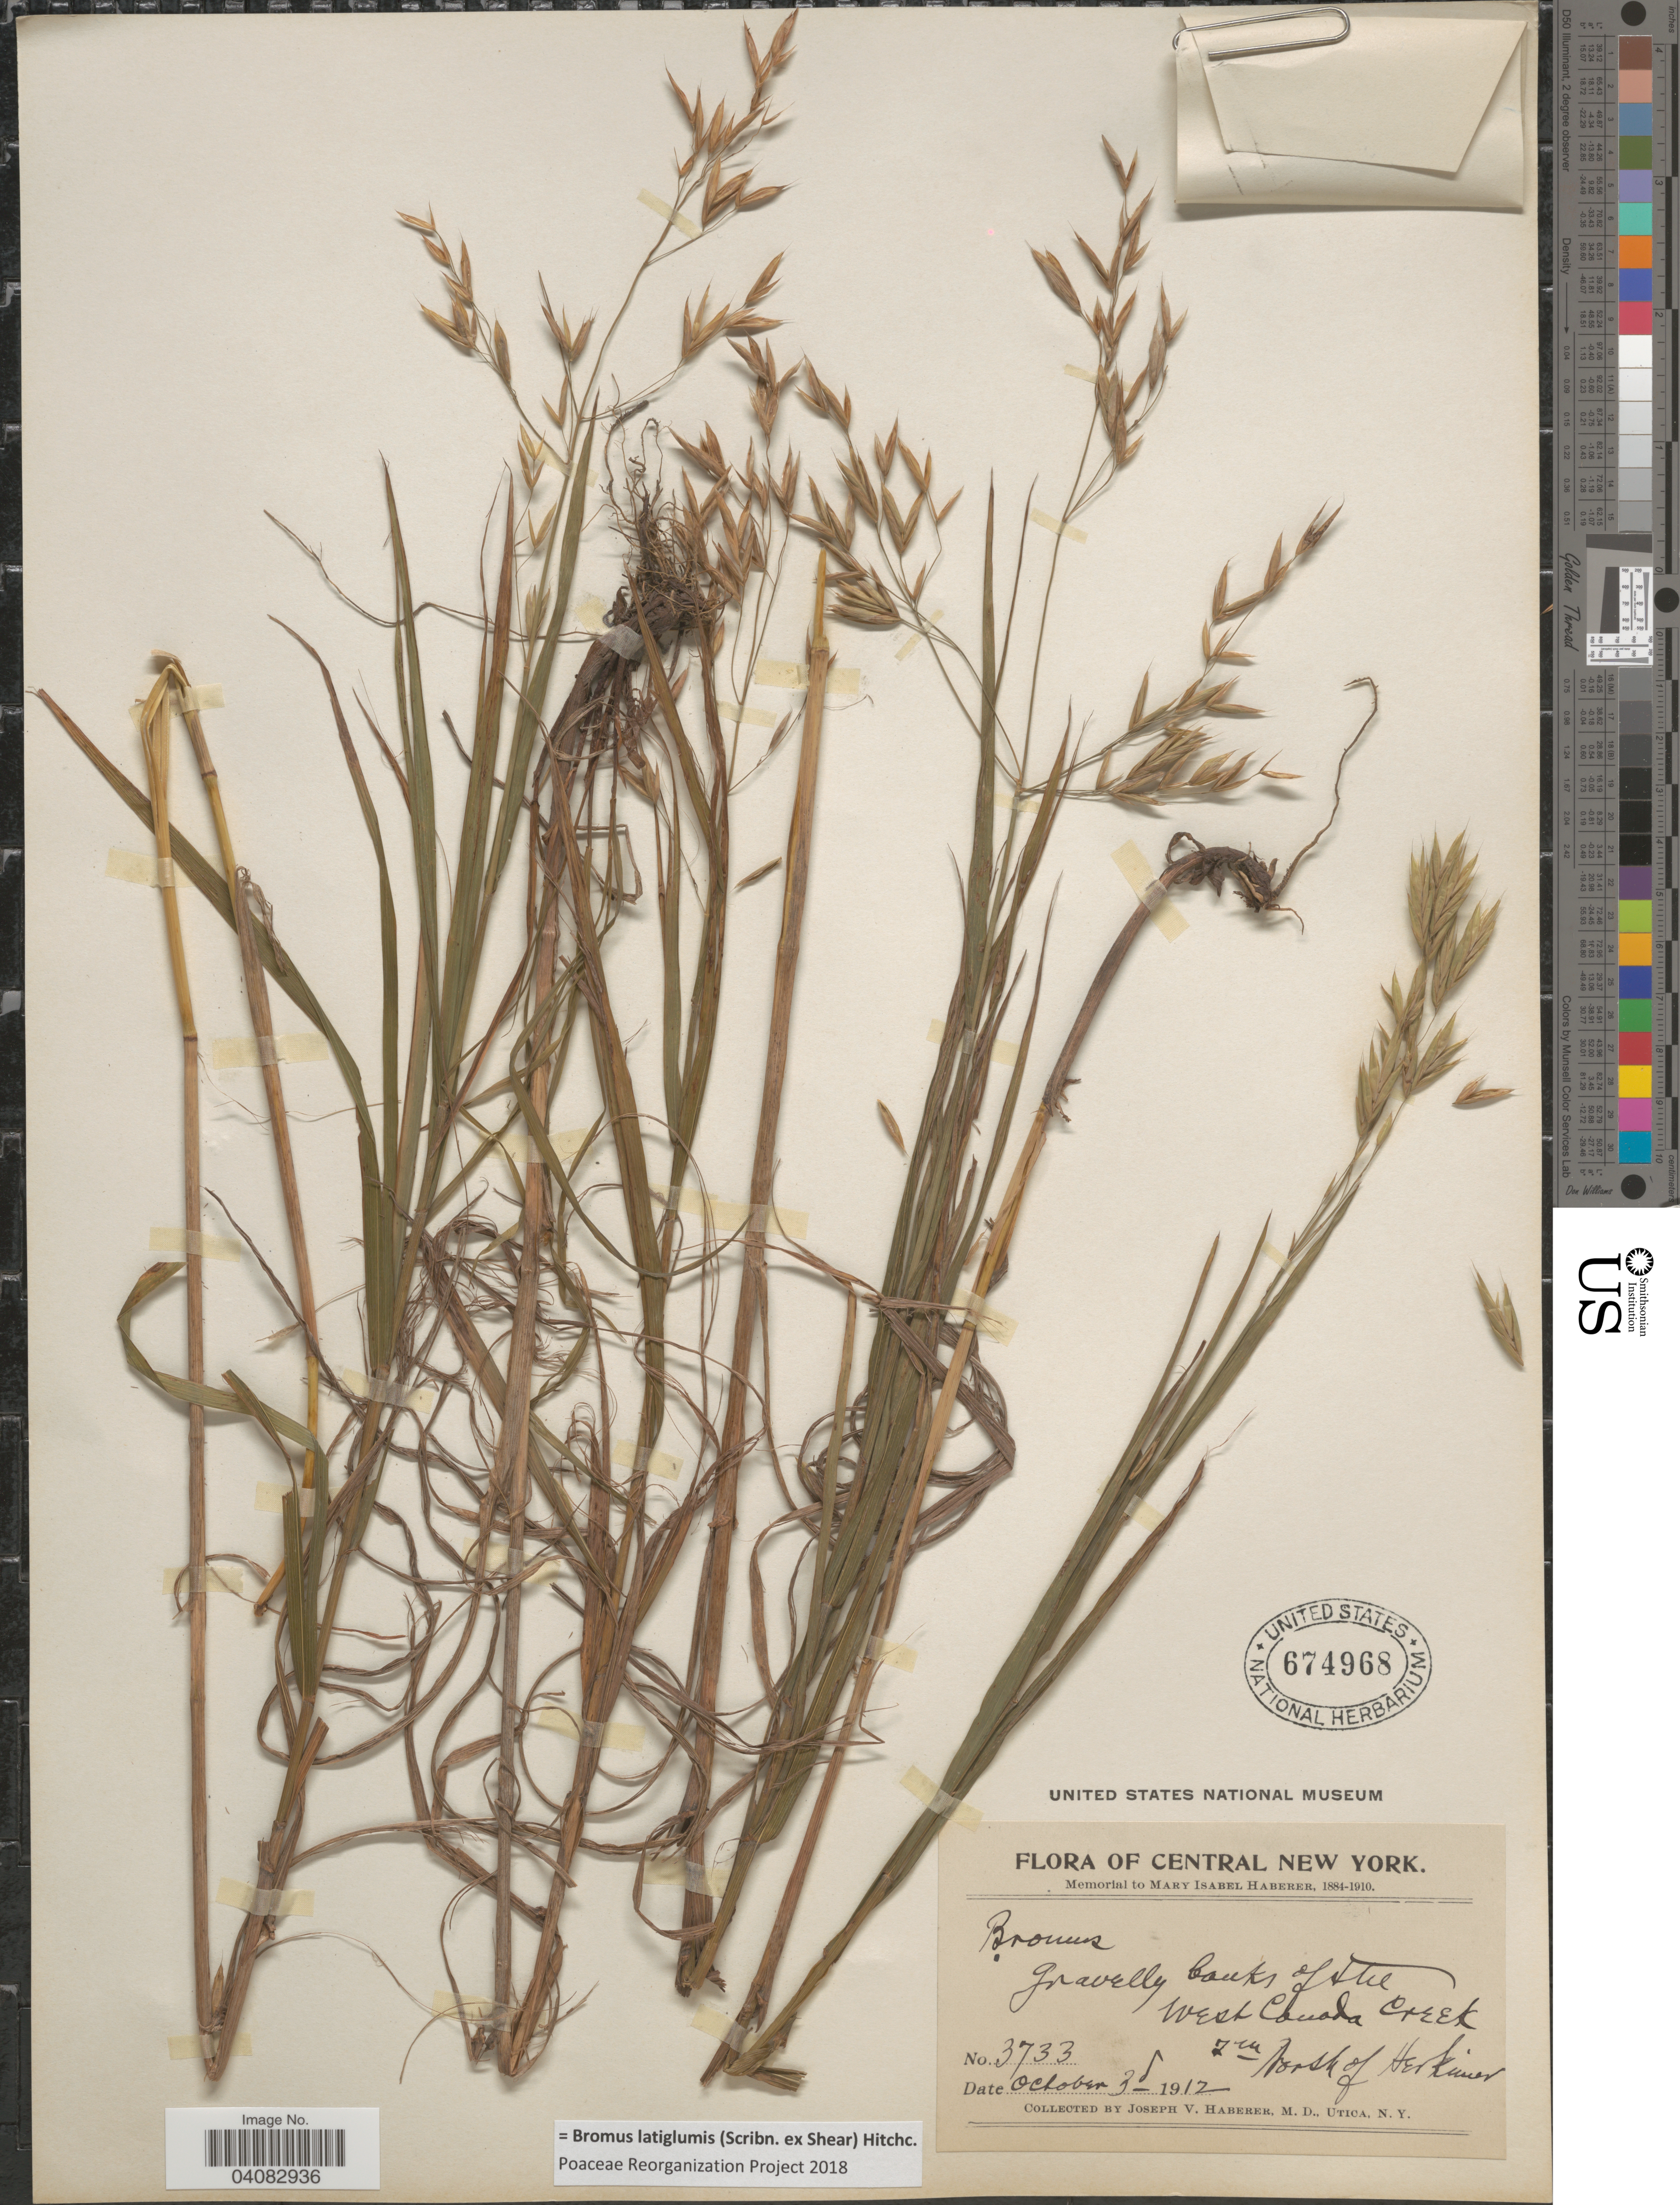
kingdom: Plantae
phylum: Tracheophyta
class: Liliopsida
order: Poales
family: Poaceae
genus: Bromus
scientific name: Bromus latiglumis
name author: (Scribn. ex Shear) Hitchc.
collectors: J. V. Haberer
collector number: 3733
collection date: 1912-10-03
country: United States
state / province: New York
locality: Central New York. Gravelly banks of the West Canada Creek & in north of Herkimer.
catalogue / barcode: US 674968